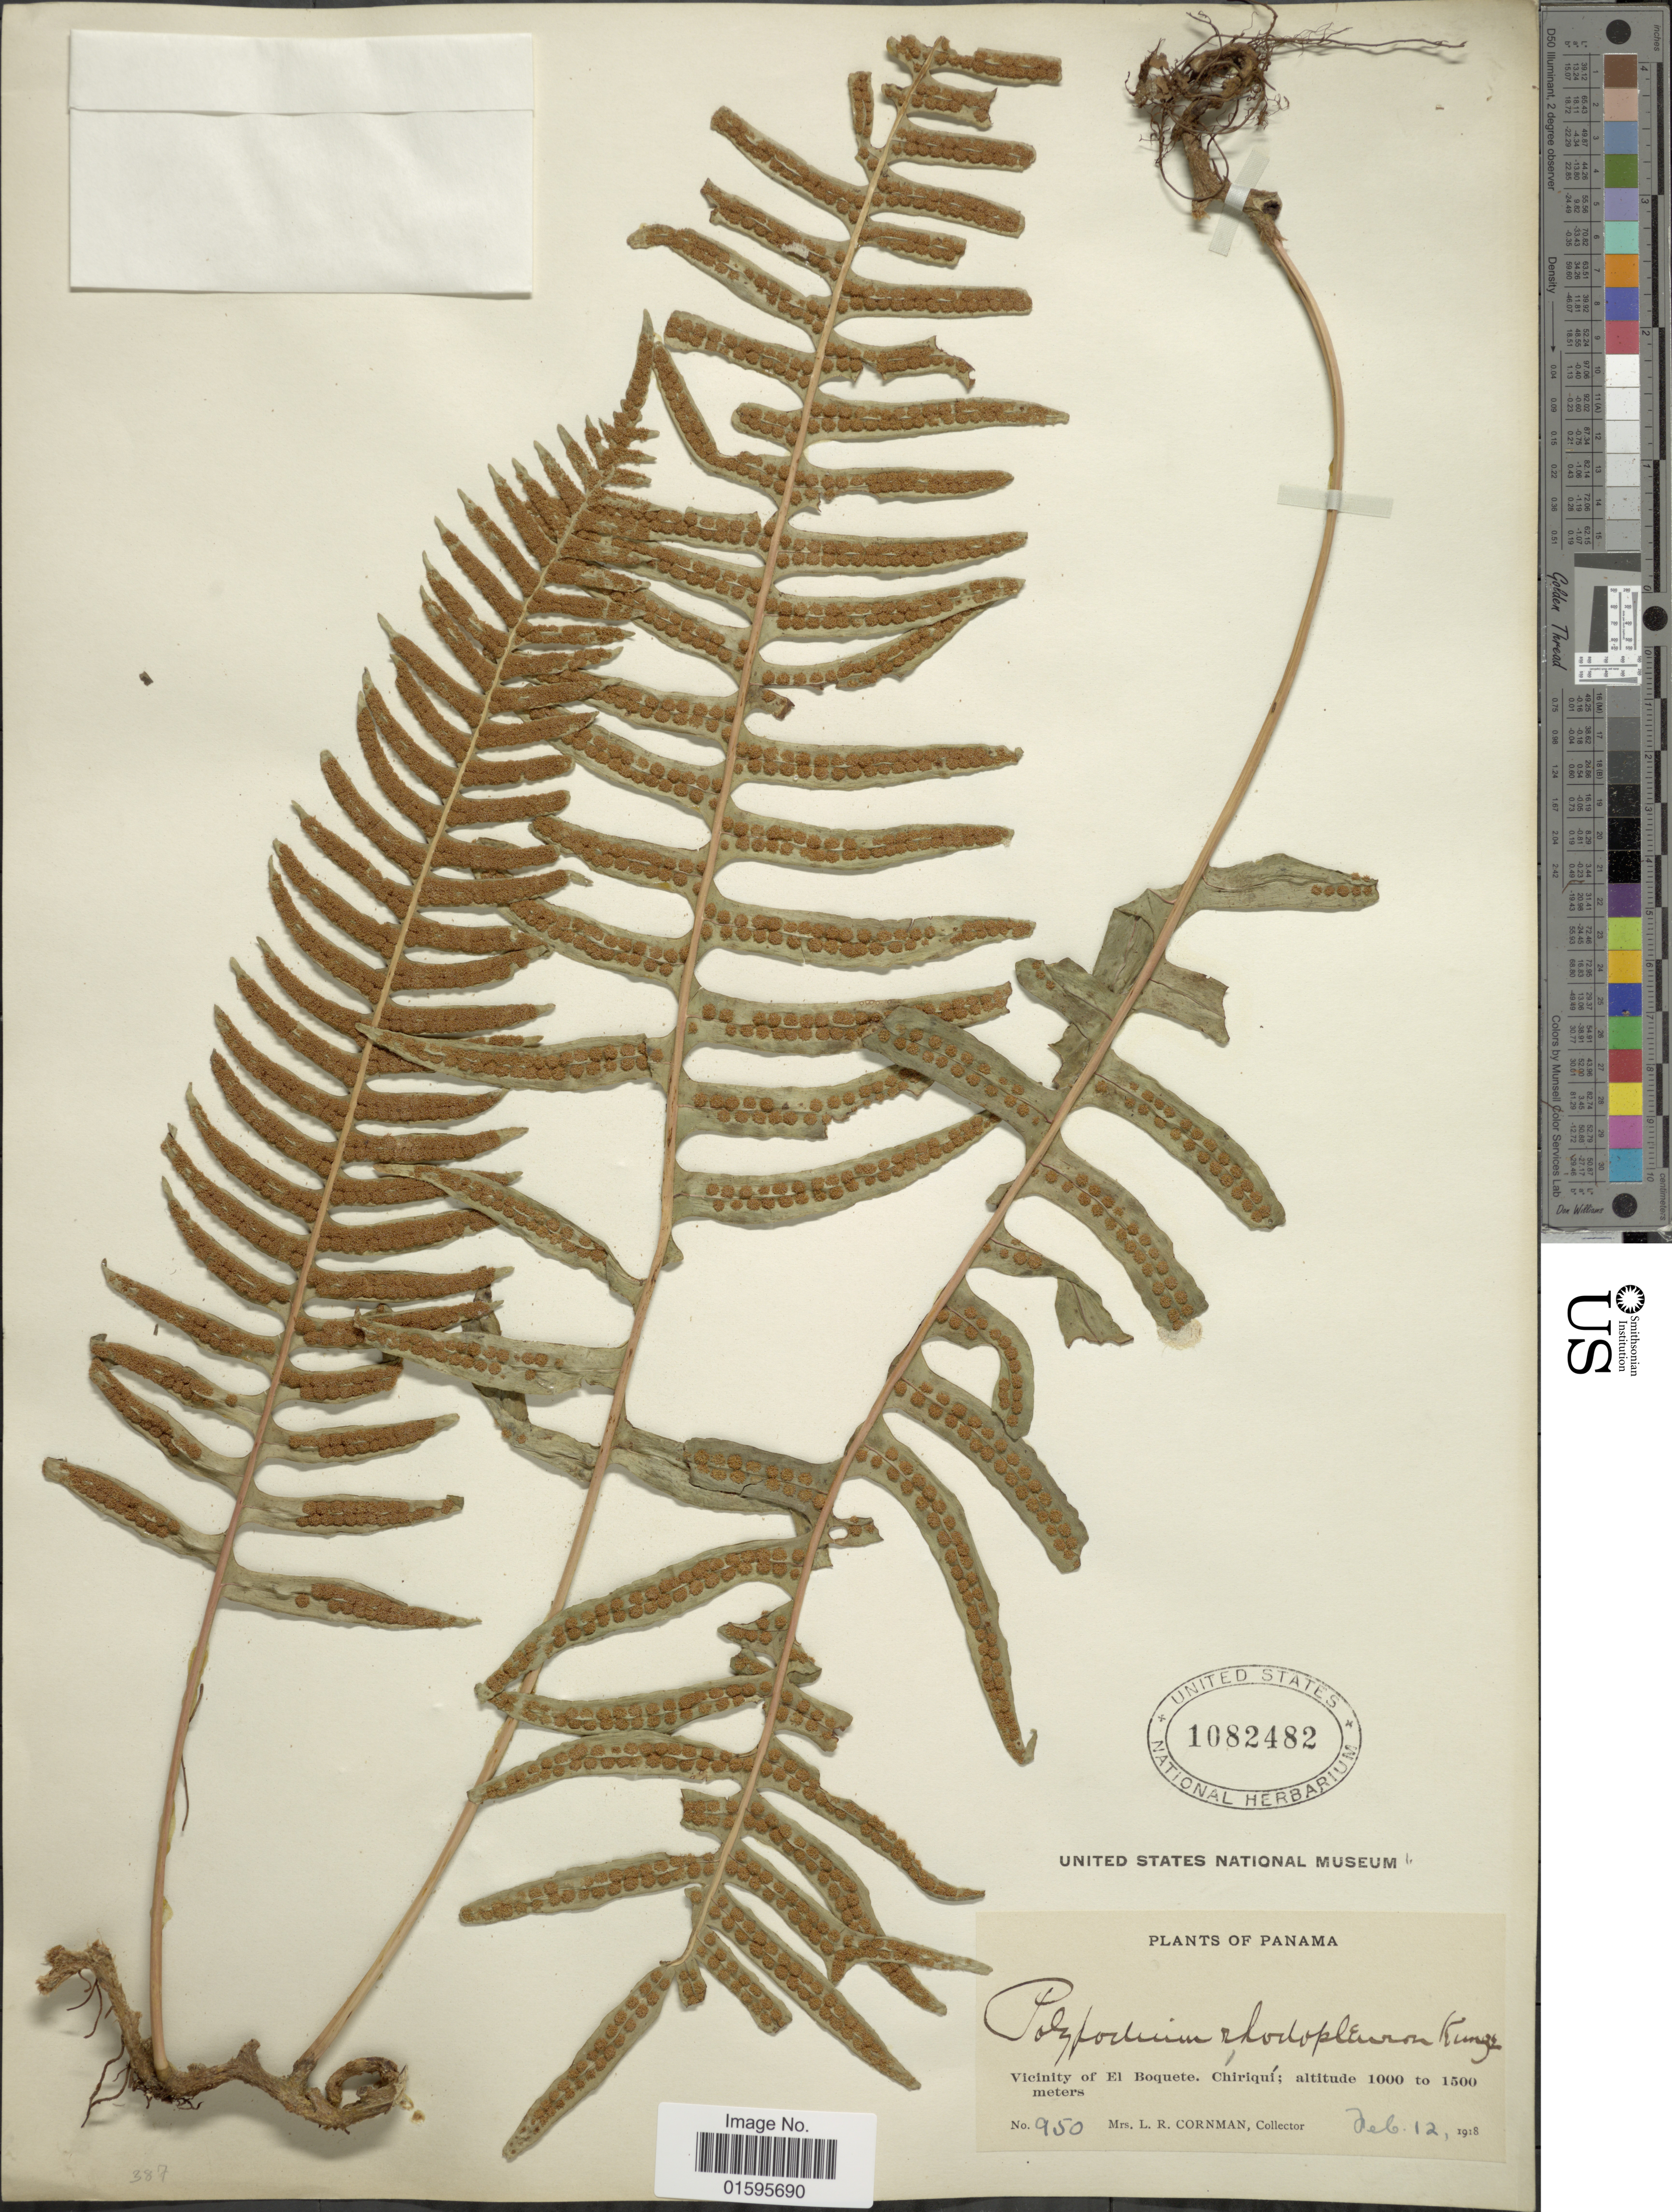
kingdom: Plantae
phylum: Tracheophyta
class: Polypodiopsida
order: Polypodiales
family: Polypodiaceae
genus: Polypodium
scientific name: Polypodium rhodopleuron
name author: Kunze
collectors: L. Cornman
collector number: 950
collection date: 1918-02-12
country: Panama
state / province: Chiriqui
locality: Vicinity of El Boquete, Chiriqui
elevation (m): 1000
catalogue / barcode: US 1082482